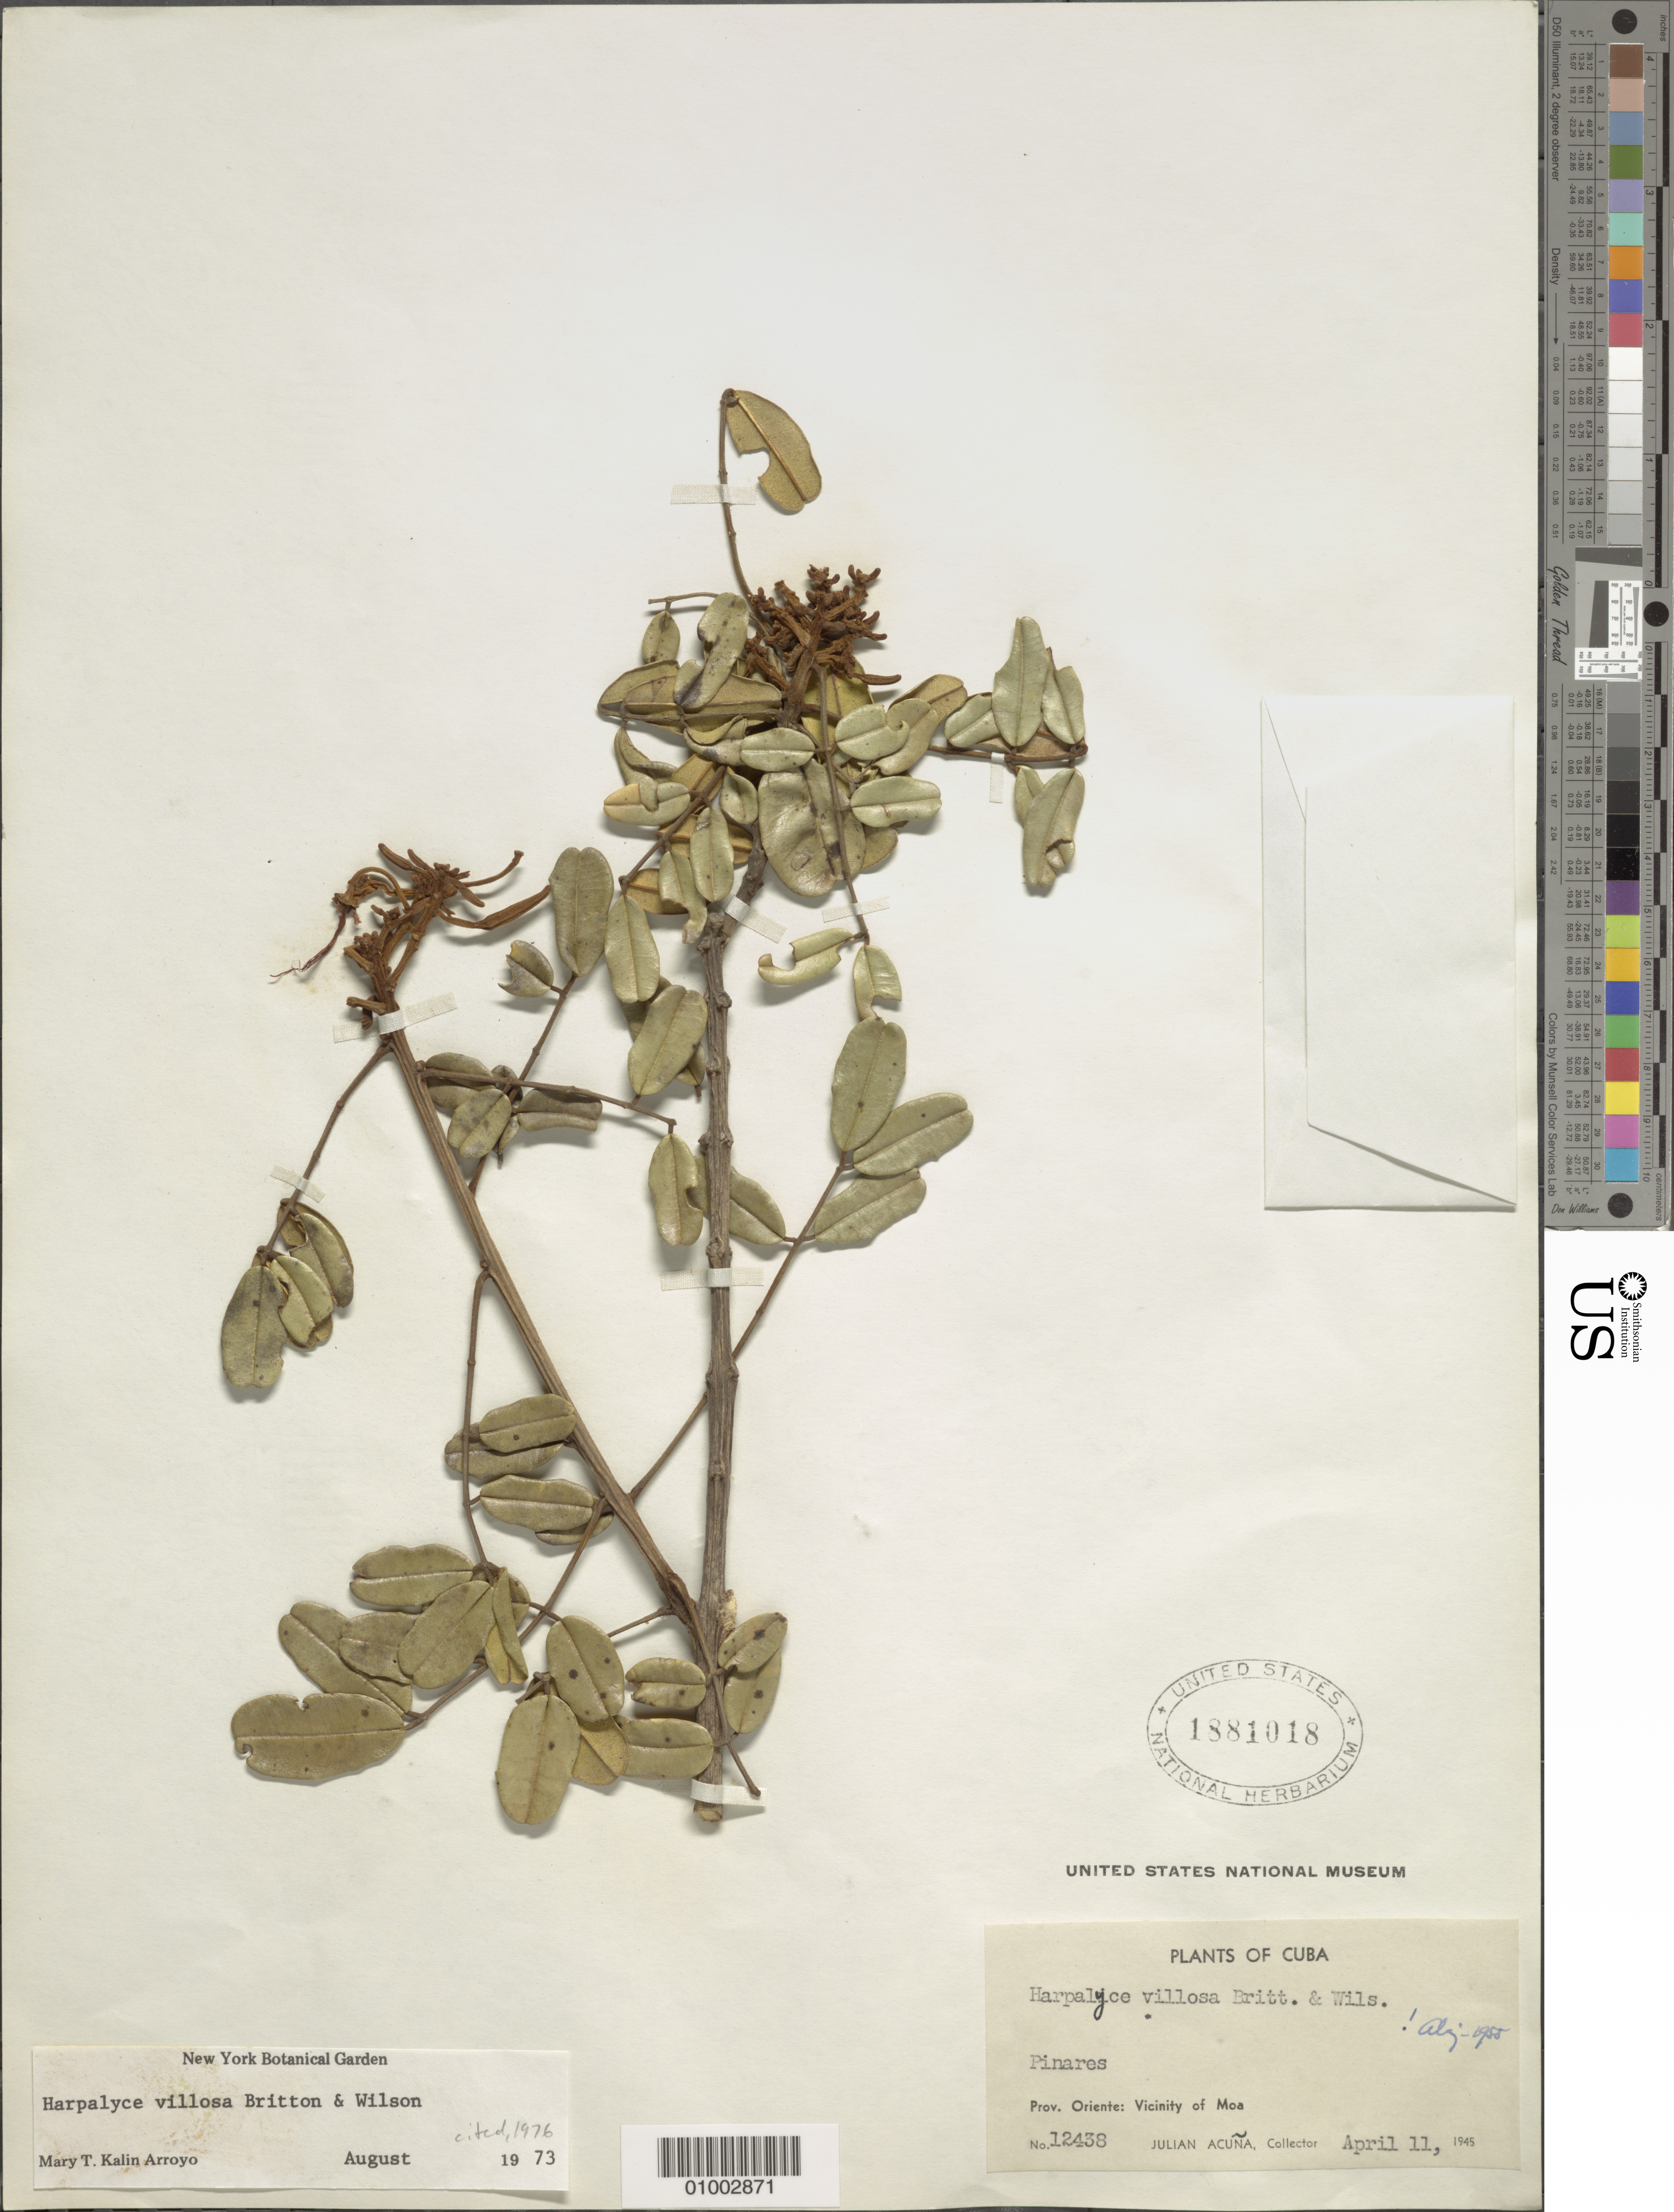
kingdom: Plantae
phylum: Tracheophyta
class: Magnoliopsida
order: Fabales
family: Fabaceae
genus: Harpalyce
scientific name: Harpalyce villosa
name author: Britton & P. Wilson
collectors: J. Acuña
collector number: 12438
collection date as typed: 11 Apr 1945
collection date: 1945-04-11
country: Cuba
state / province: Holguín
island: Cuba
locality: Pinares, Vicinity of Moa [Oriente]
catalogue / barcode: US 1881018